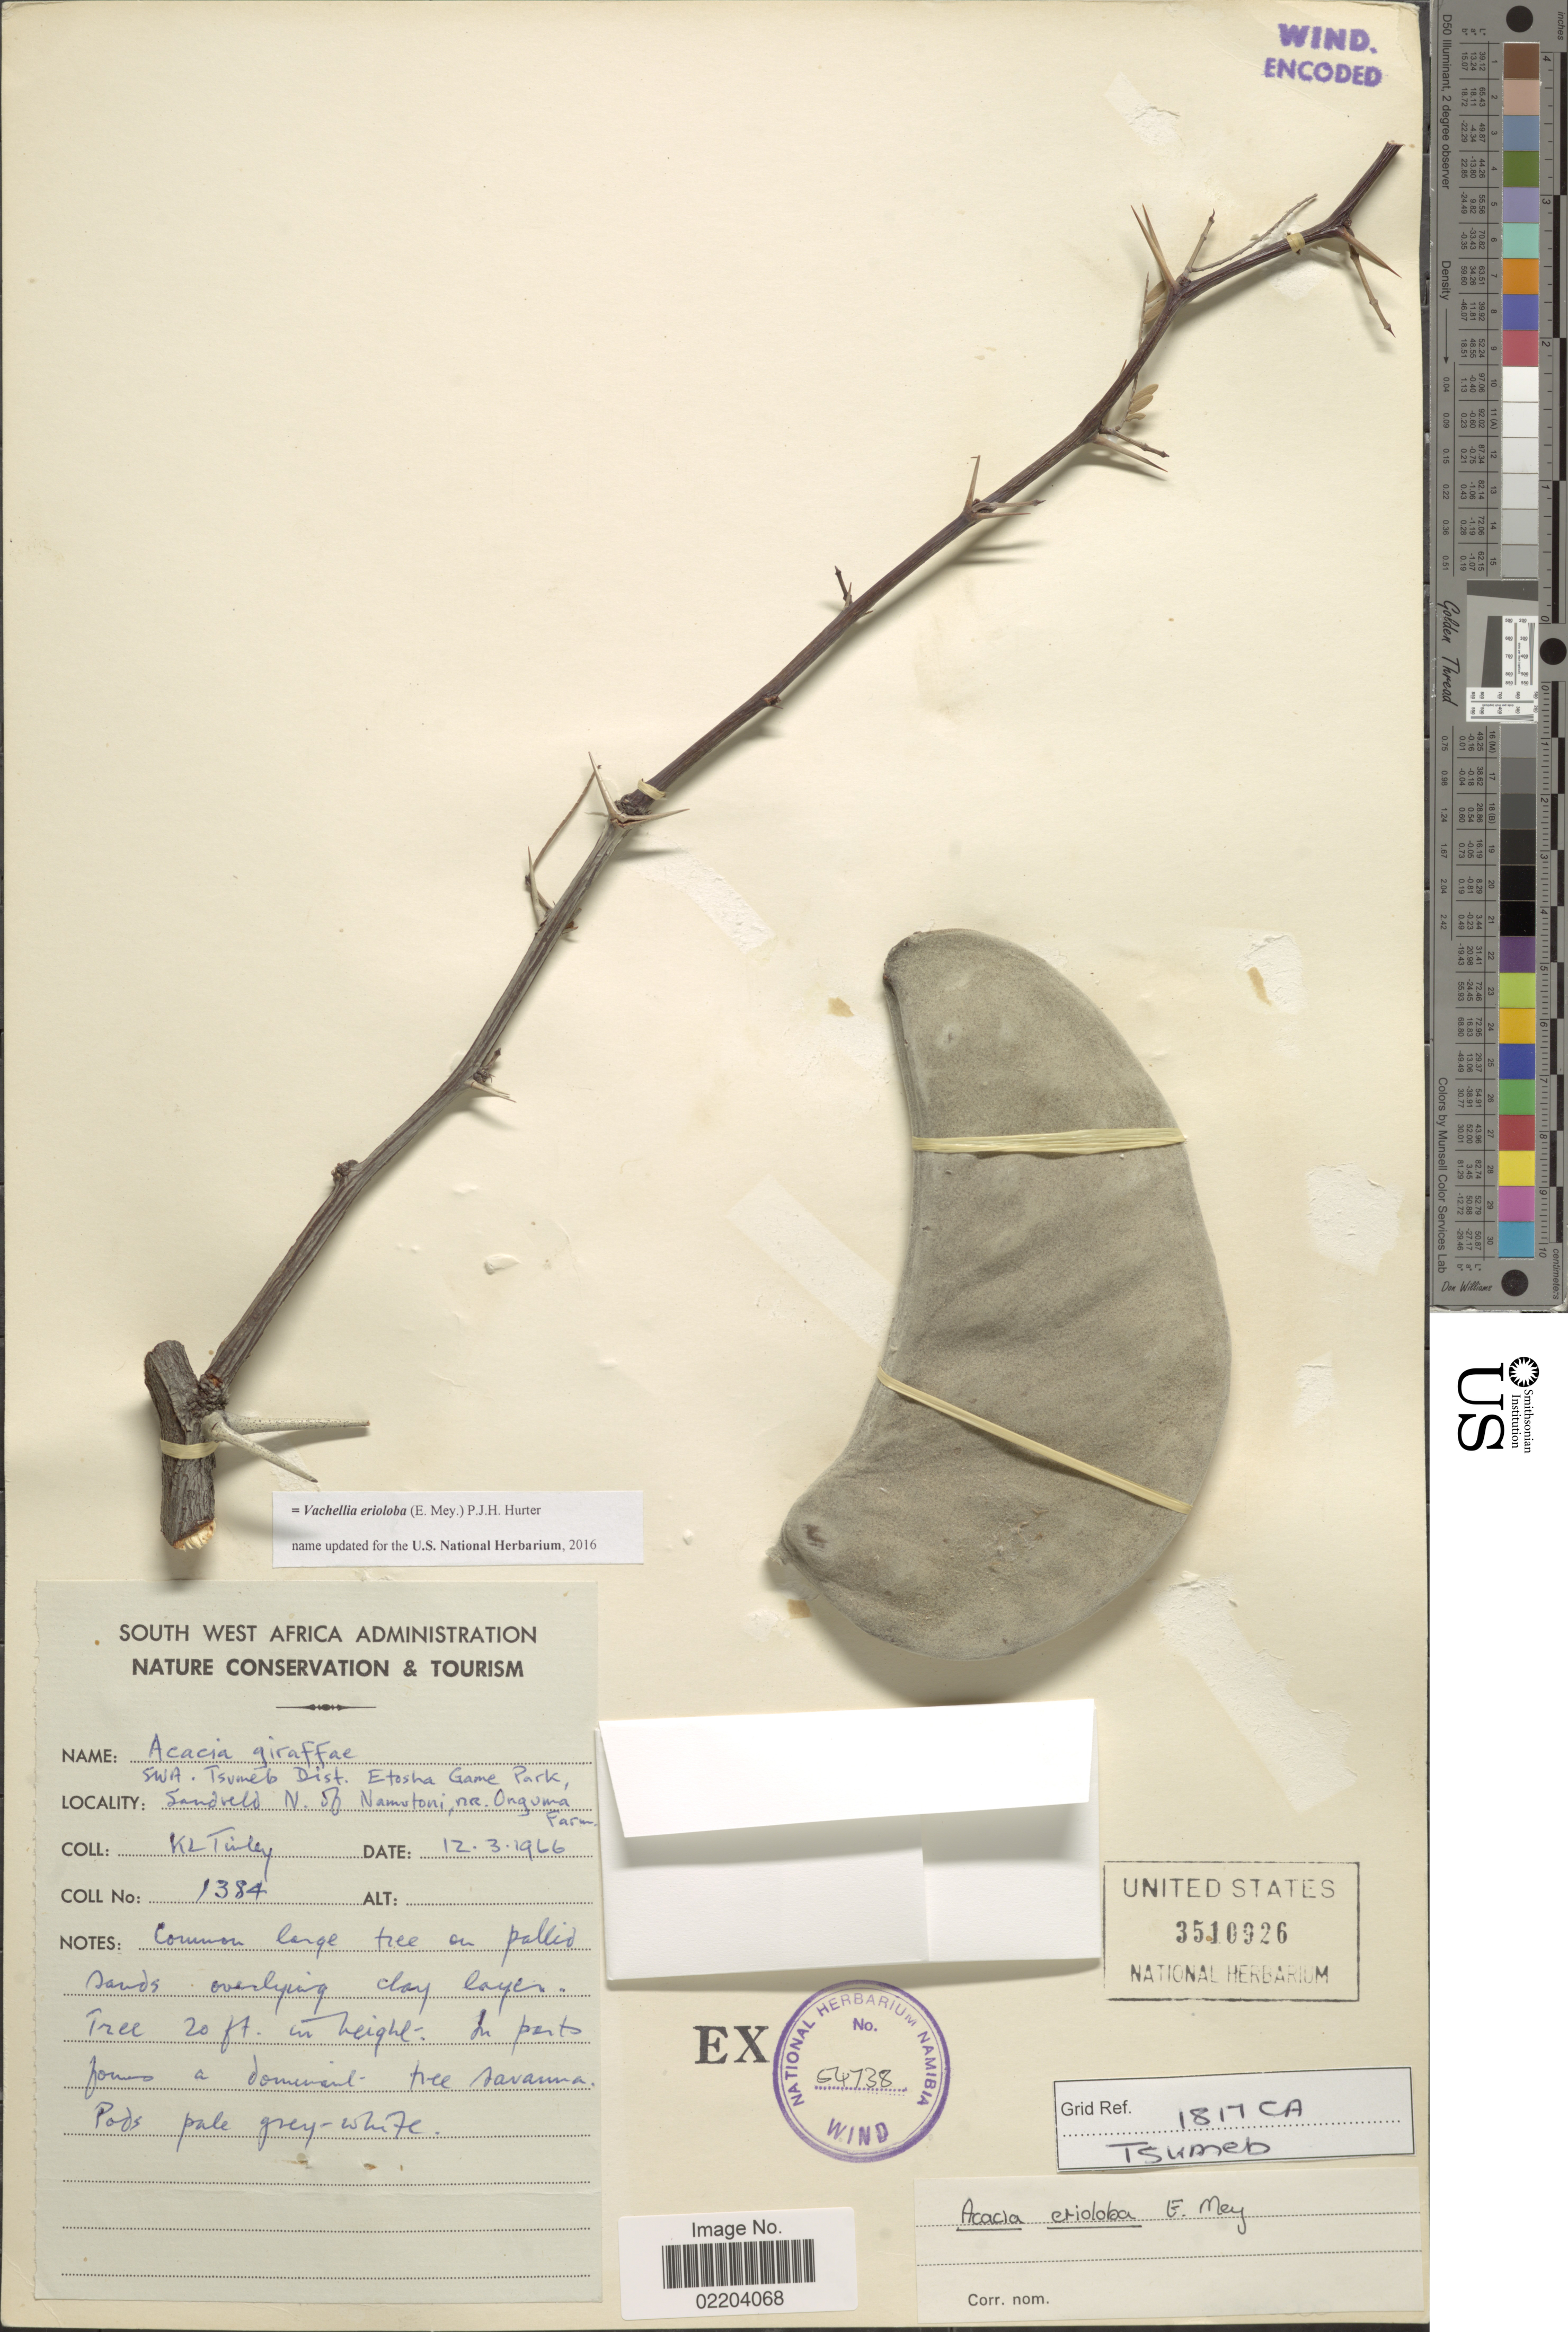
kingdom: Plantae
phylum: Tracheophyta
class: Magnoliopsida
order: Fabales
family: Fabaceae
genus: Vachellia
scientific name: Vachellia erioloba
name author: (E. Mey.) P.J.H. Hurter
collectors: K. Tinley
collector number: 1384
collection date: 1966-03-12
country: Namibia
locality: SWA. Tsumeb Dist. Etosha Game Park, Sandveld N. of Namutoni, na. Onguma Farm.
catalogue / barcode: US 3510926